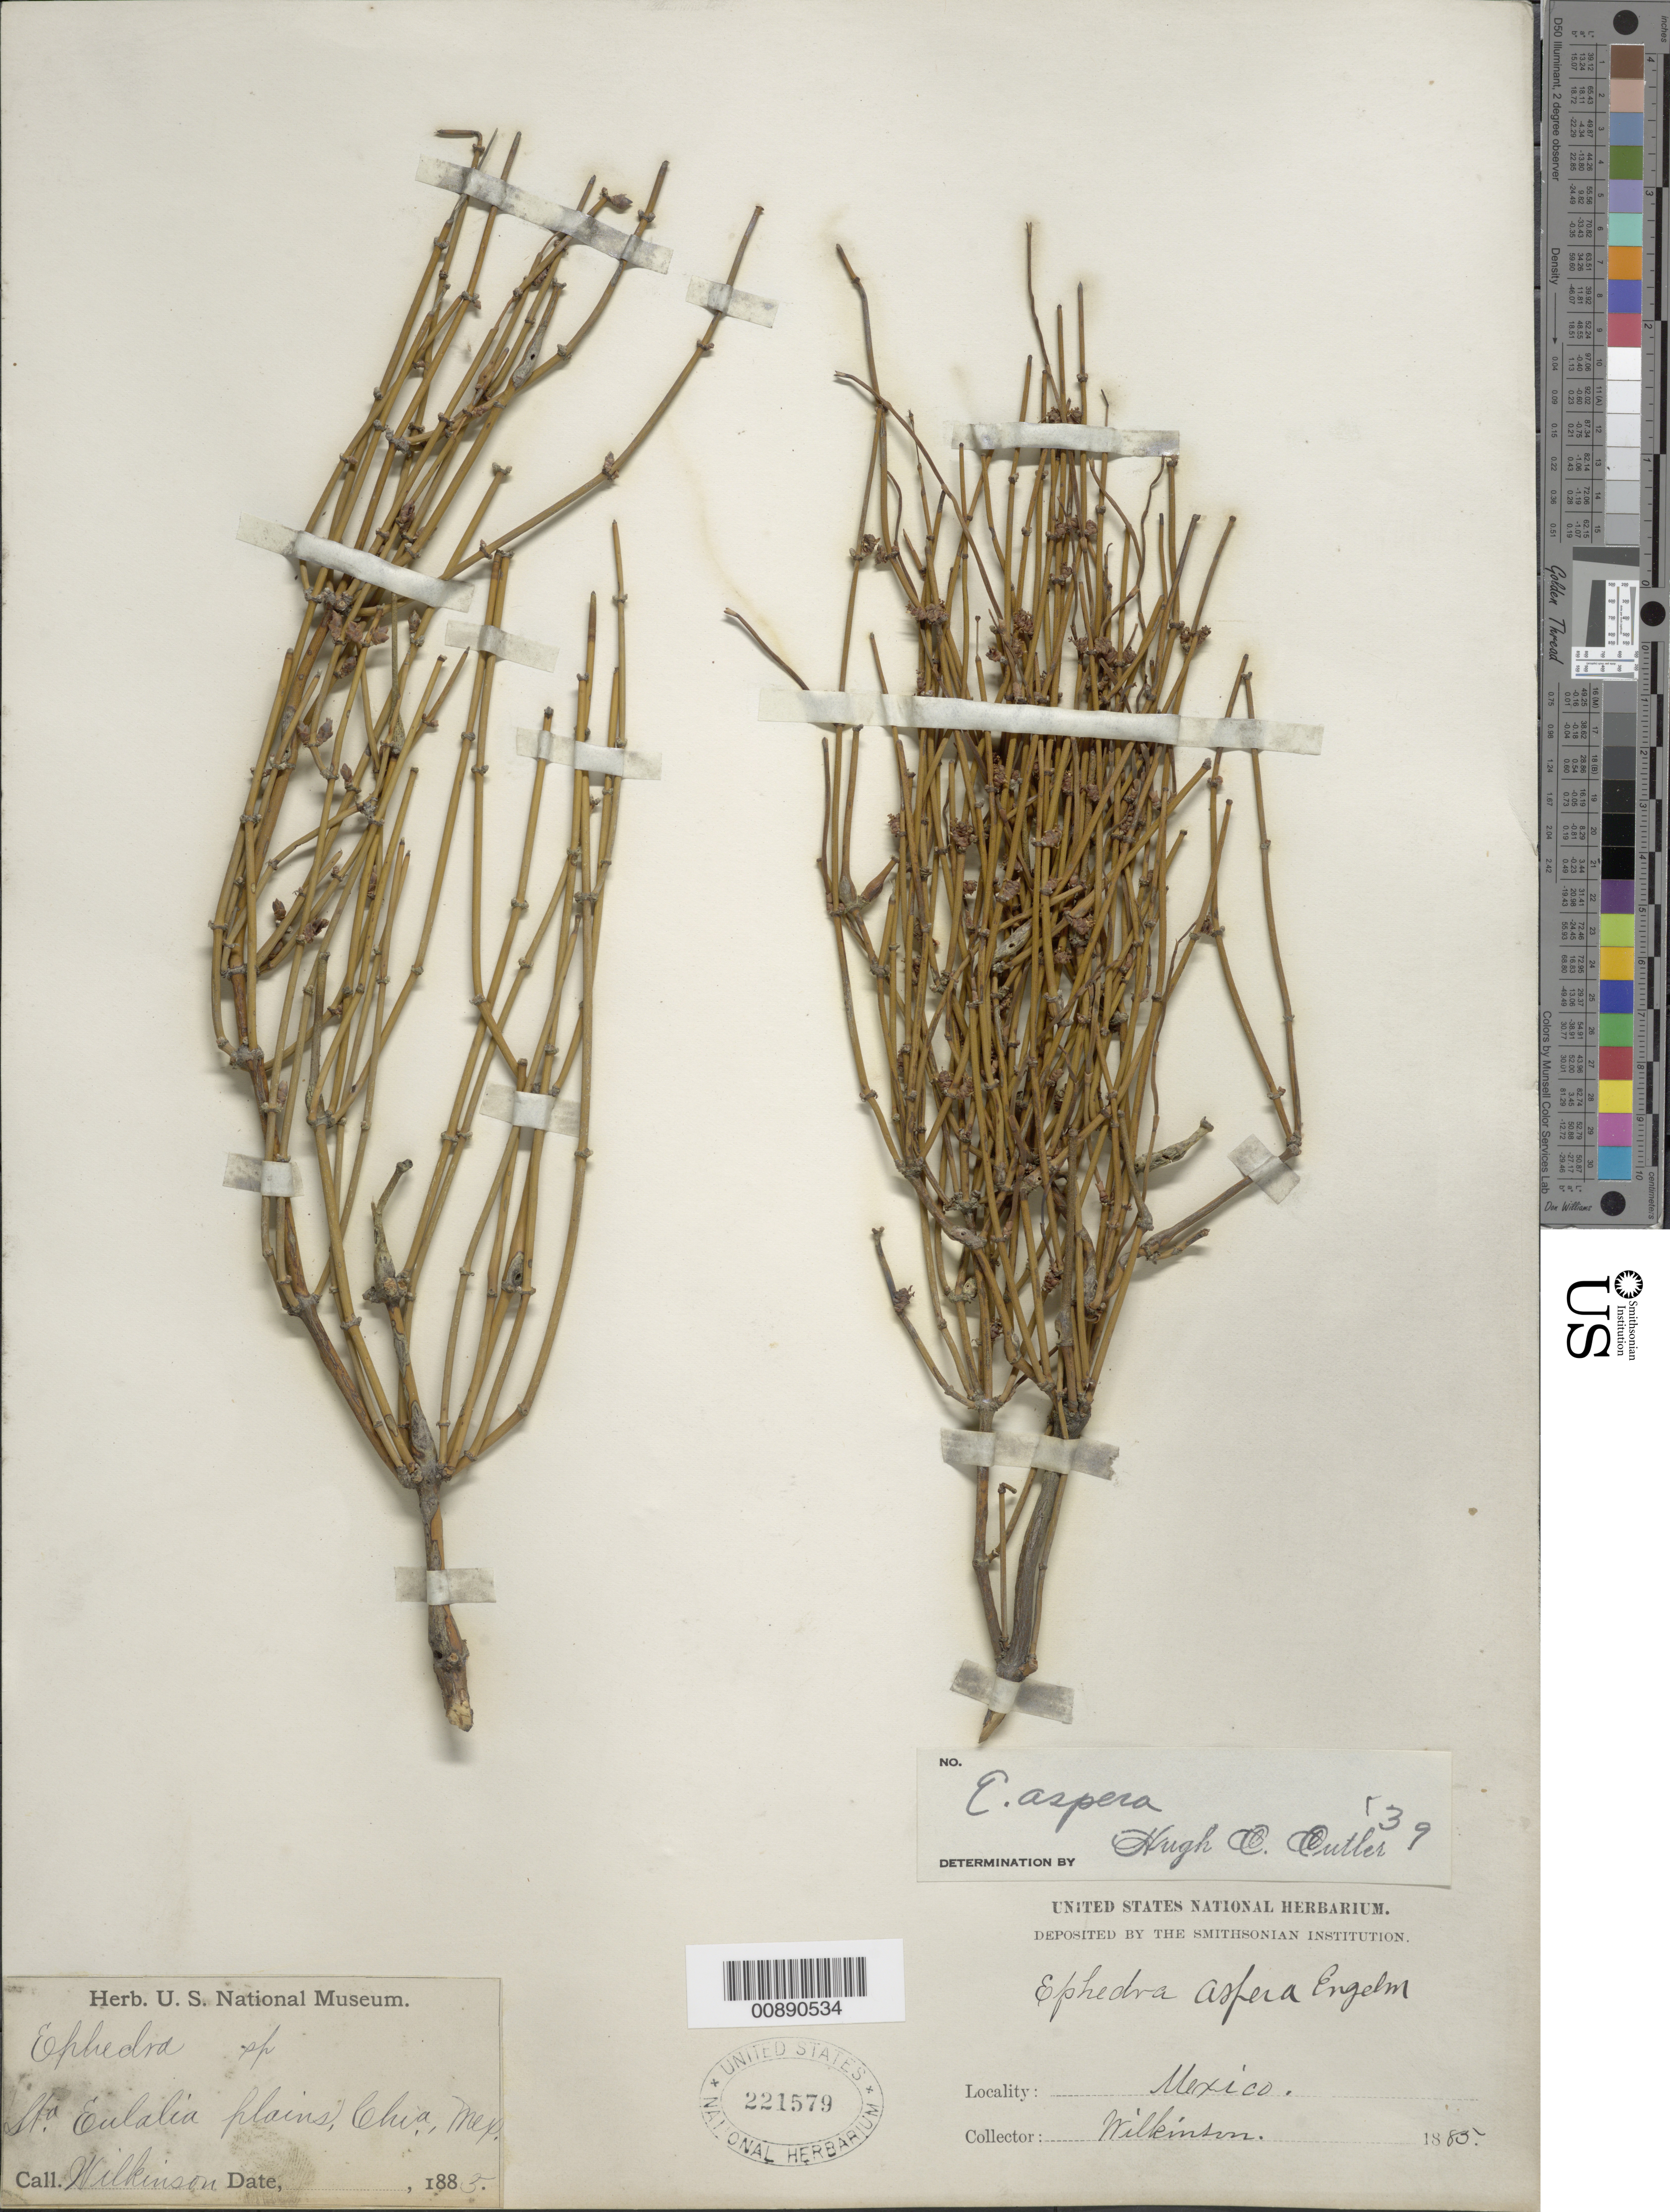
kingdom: Plantae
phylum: Tracheophyta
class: Gnetopsida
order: Ephedrales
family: Ephedraceae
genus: Ephedra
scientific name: Ephedra aspera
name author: Engelm. ex S. Watson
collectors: E. Wilkinson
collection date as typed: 1885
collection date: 1885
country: Mexico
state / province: Chihuahua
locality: Sta. Eulalia plains, Chihuahua.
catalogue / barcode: US 221579